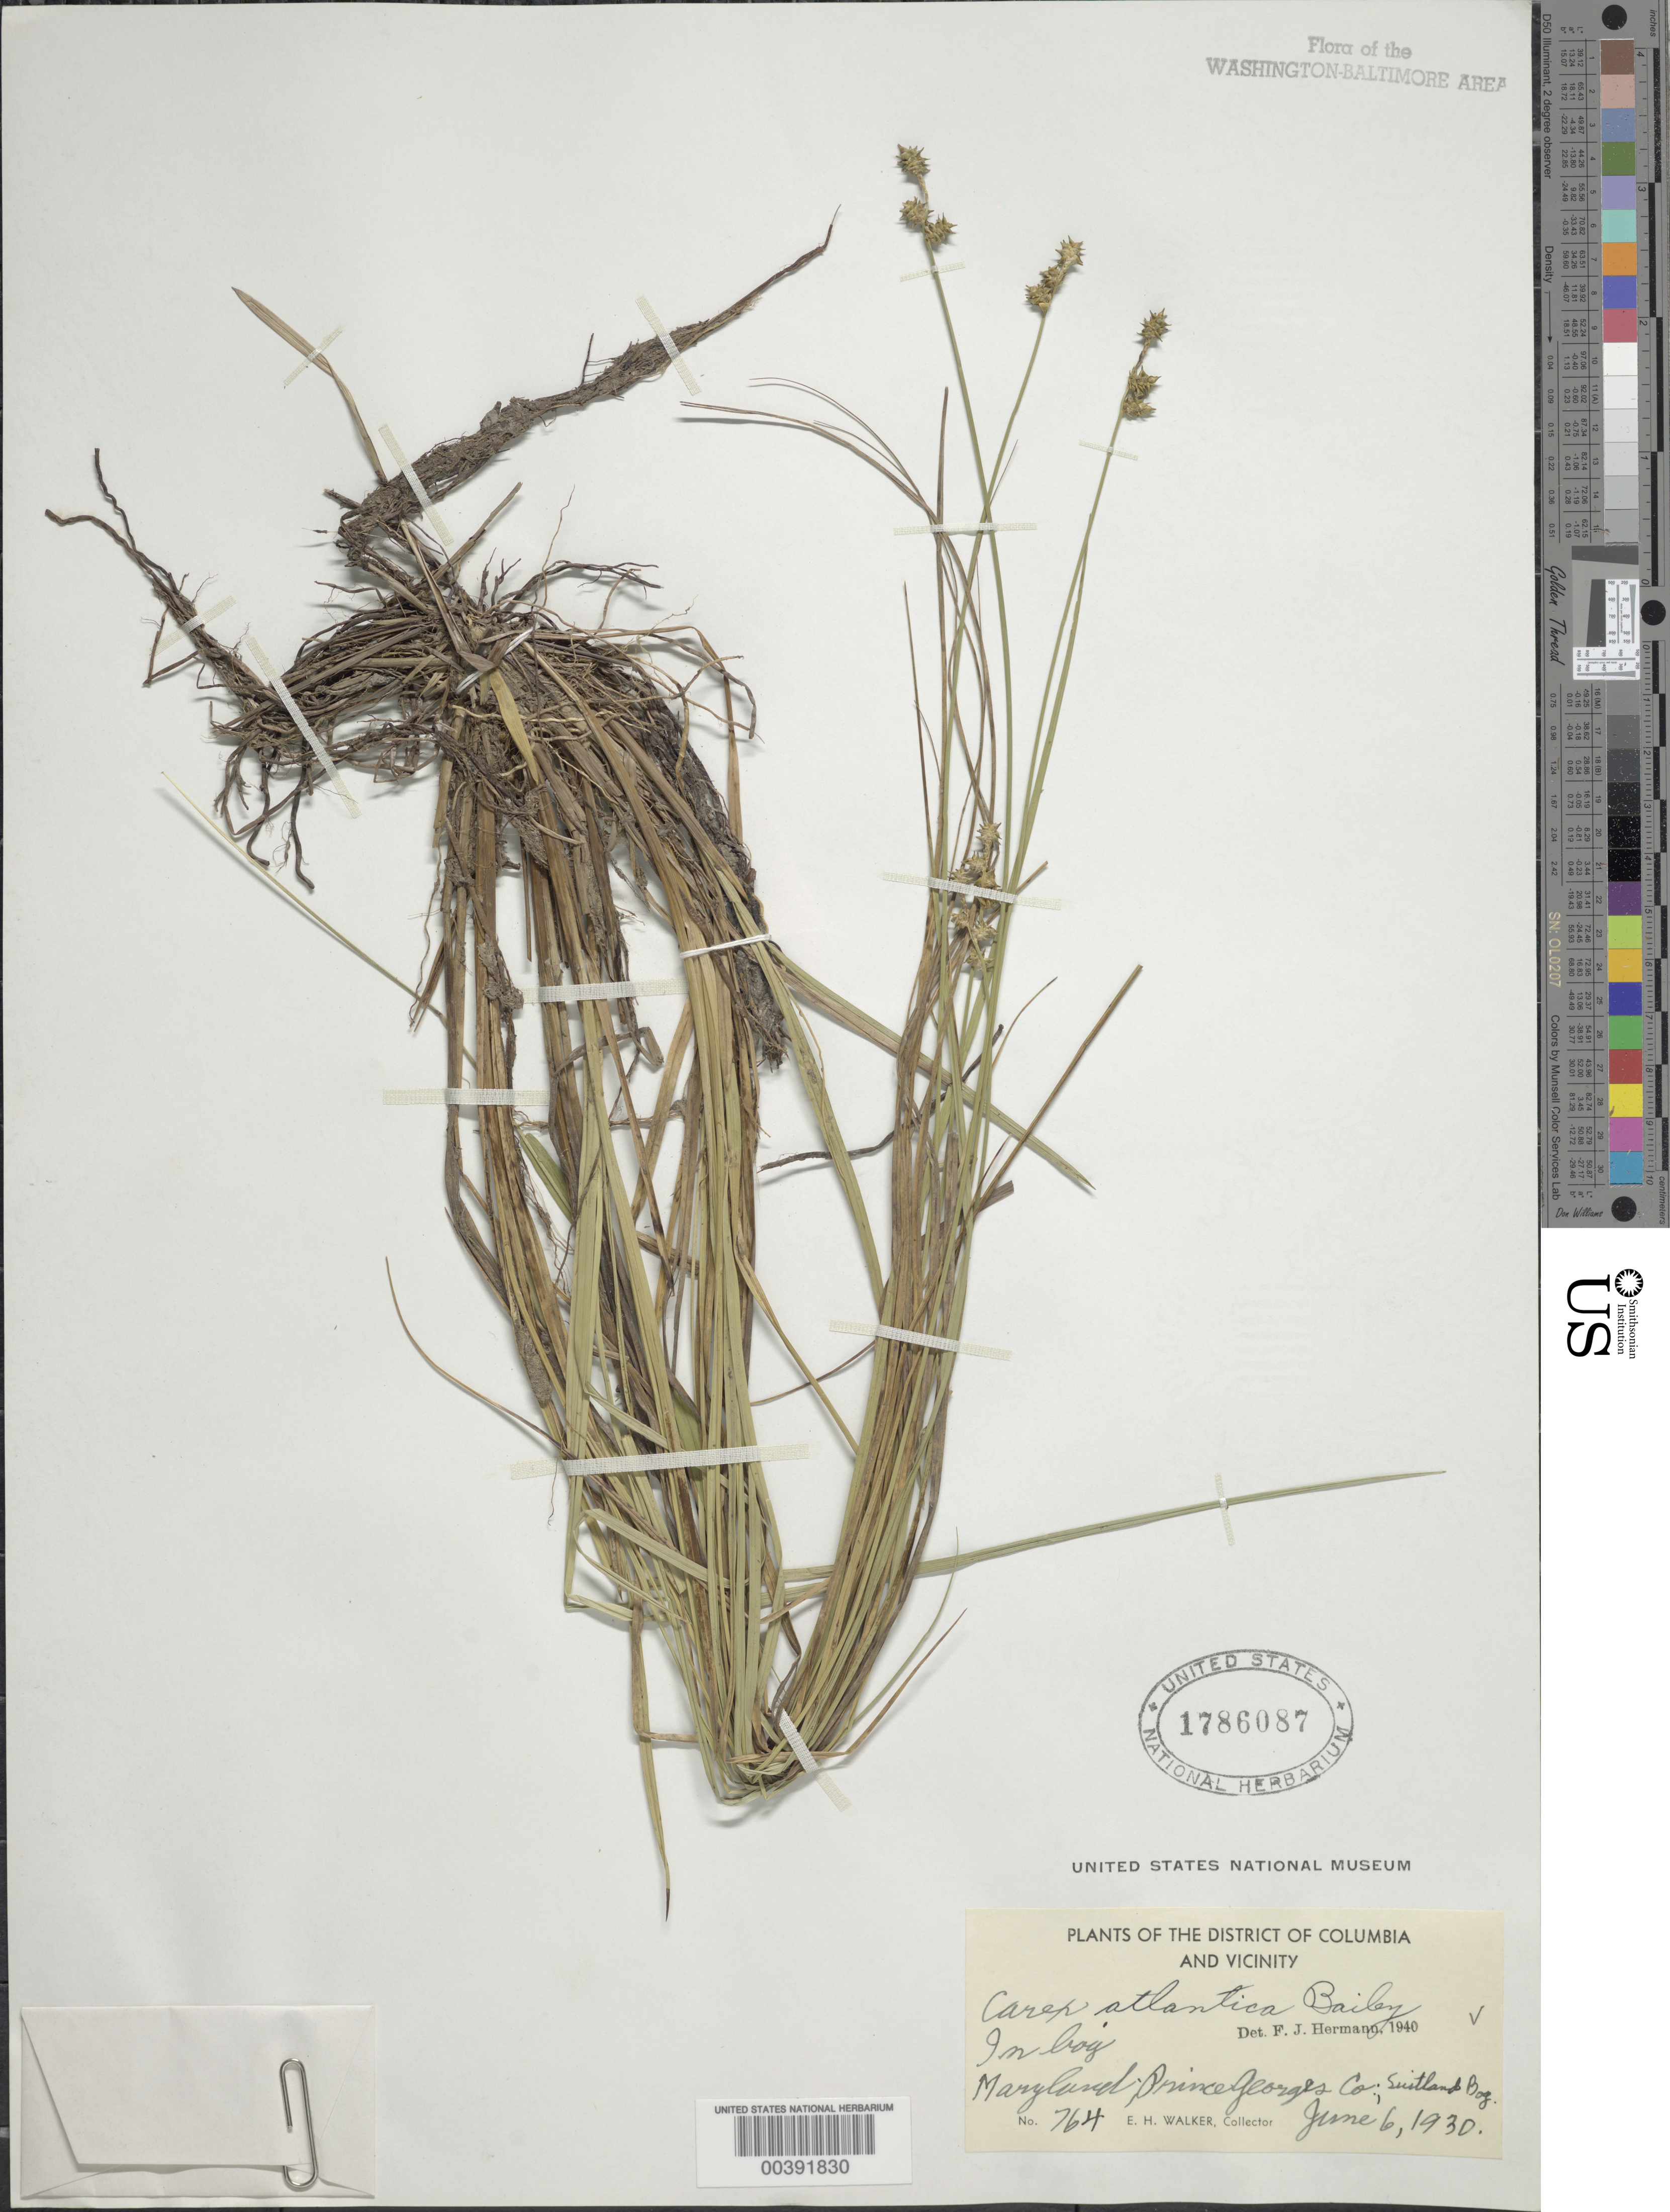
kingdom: Plantae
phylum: Tracheophyta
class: Liliopsida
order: Poales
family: Cyperaceae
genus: Carex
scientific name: Carex atlantica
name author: L.H. Bailey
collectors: E. H. Walker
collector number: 764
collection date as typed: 06 Jun 1930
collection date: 1930-06-06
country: United States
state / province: Maryland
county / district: Prince George's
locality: Suitland Bog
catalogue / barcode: US 1786087